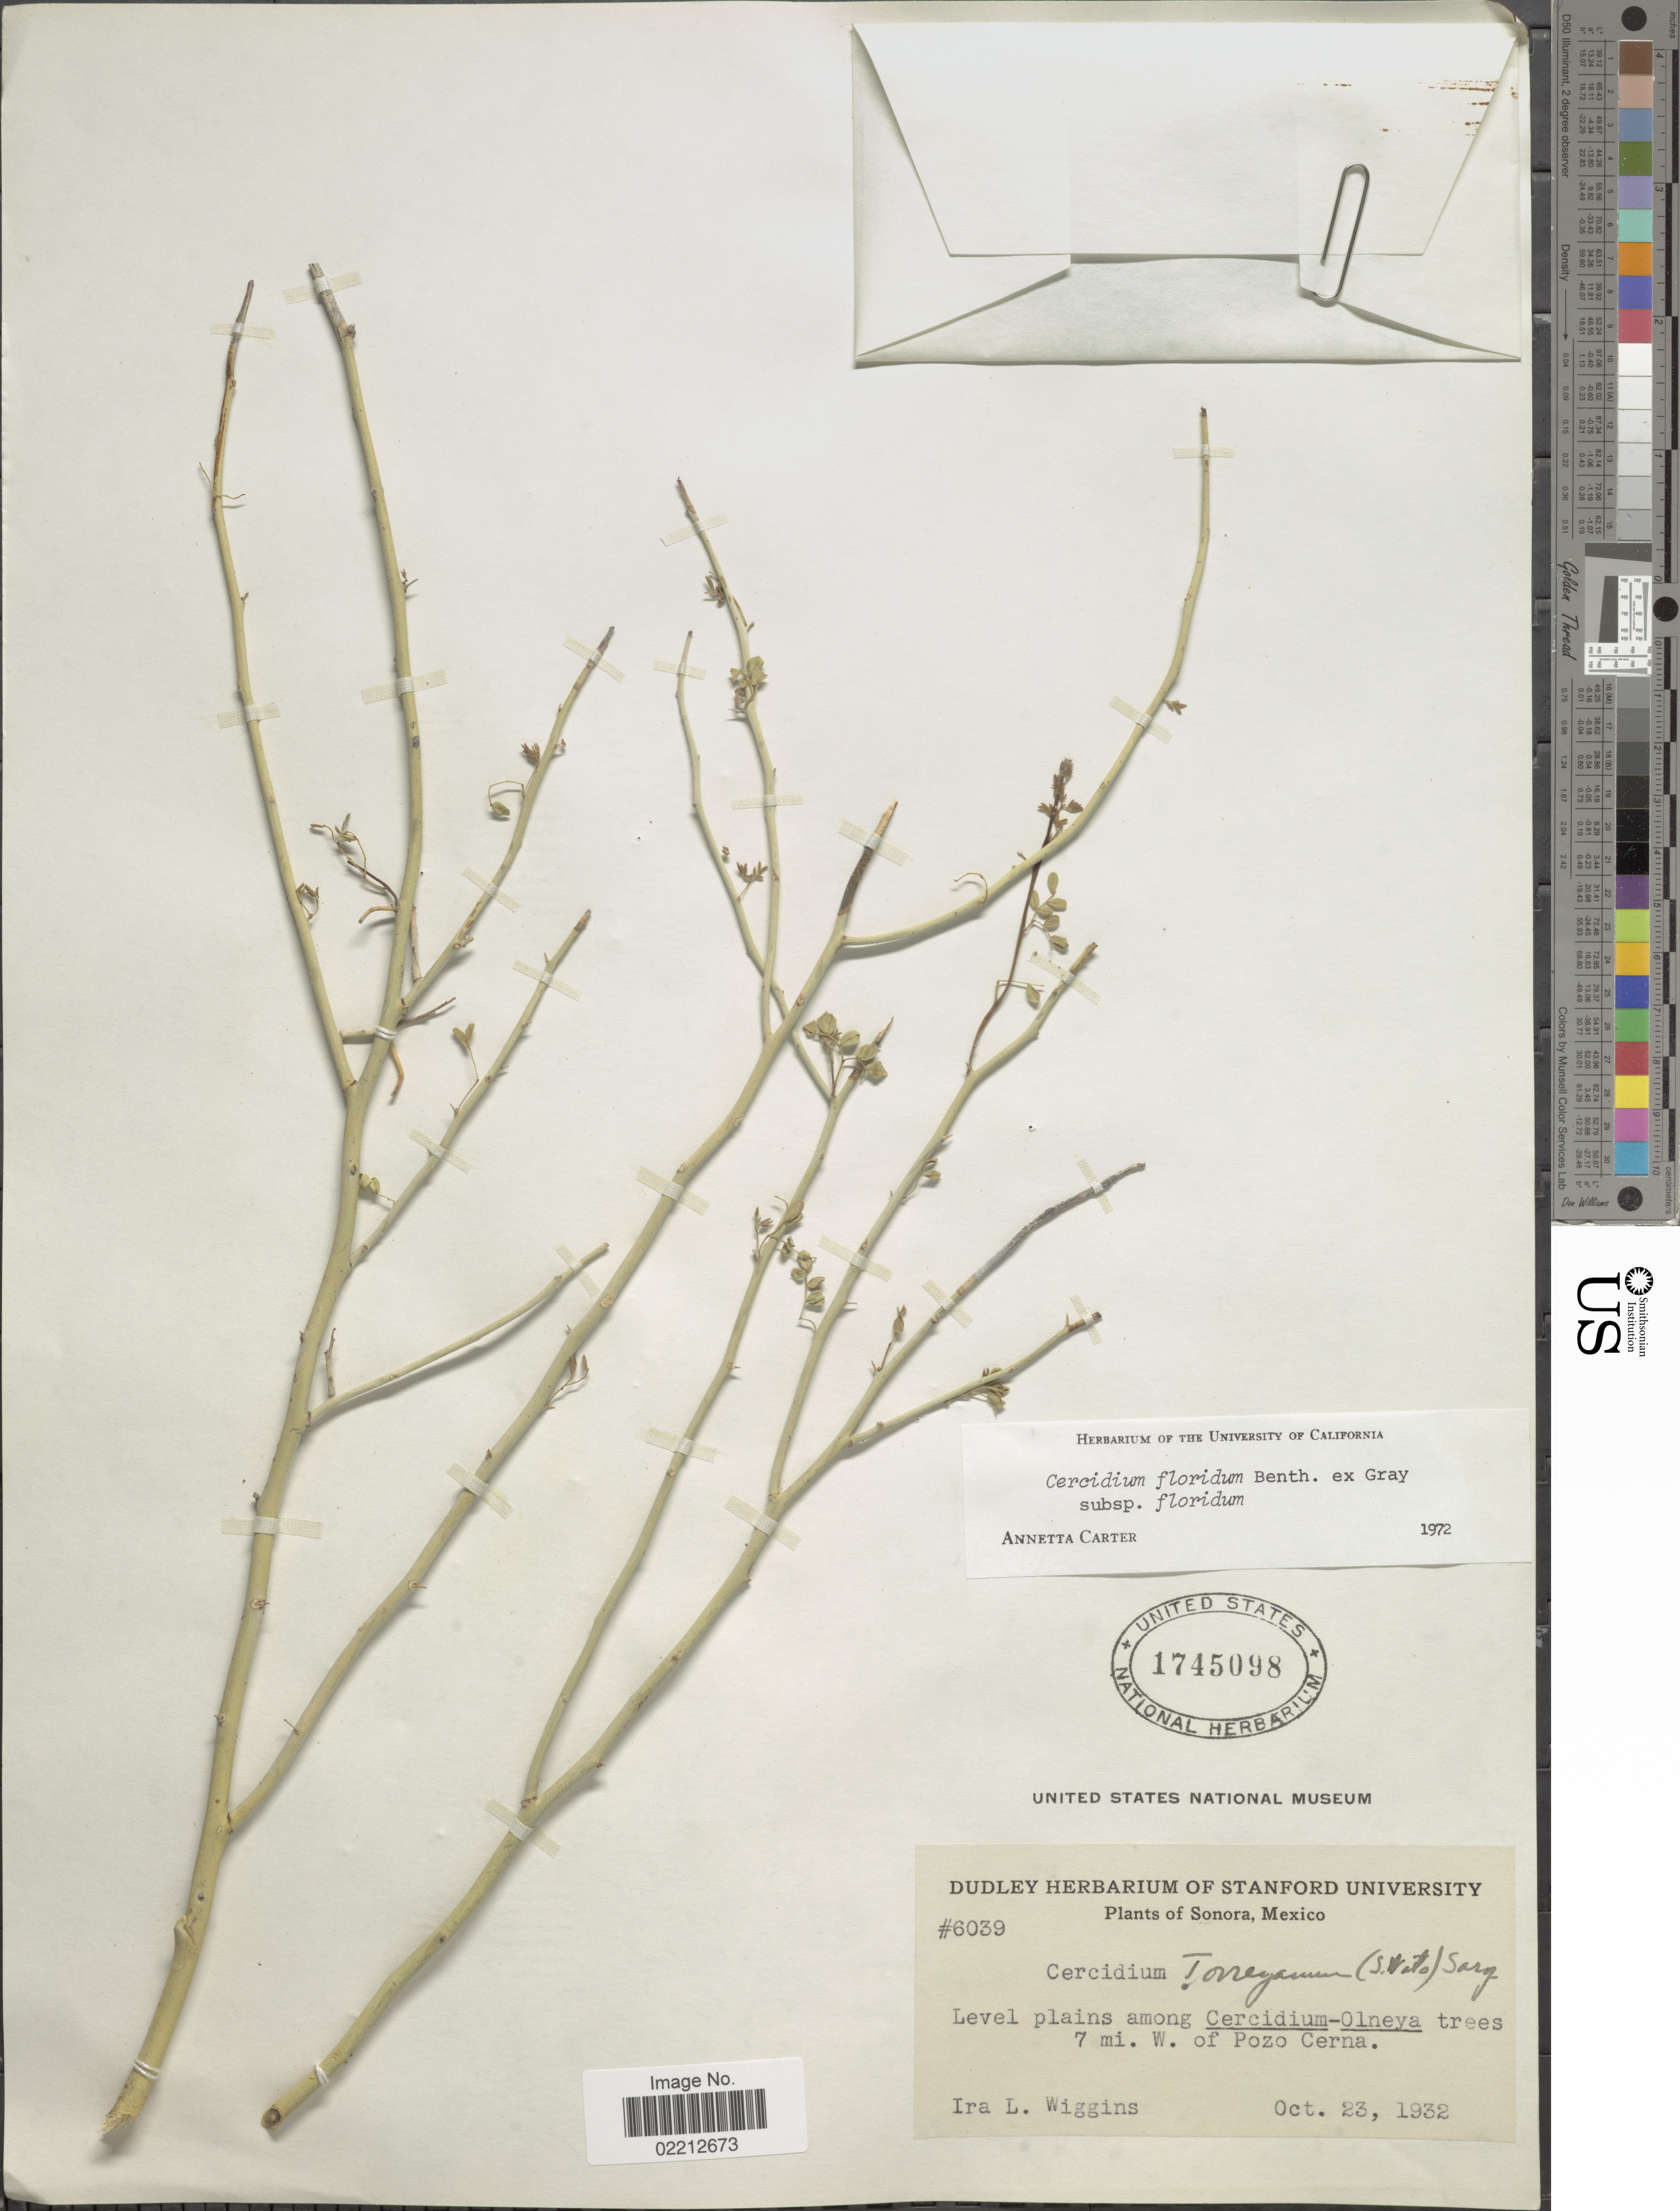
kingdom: Plantae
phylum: Tracheophyta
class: Magnoliopsida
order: Fabales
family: Fabaceae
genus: Parkinsonia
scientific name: Parkinsonia florida subsp. florida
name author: (Benth. ex A. Gray) S. Watson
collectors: I. L. Wiggins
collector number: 6039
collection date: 1932-10-23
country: Mexico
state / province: Sonora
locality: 7 mi. W. of Pozo Cerna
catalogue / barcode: US 1745098